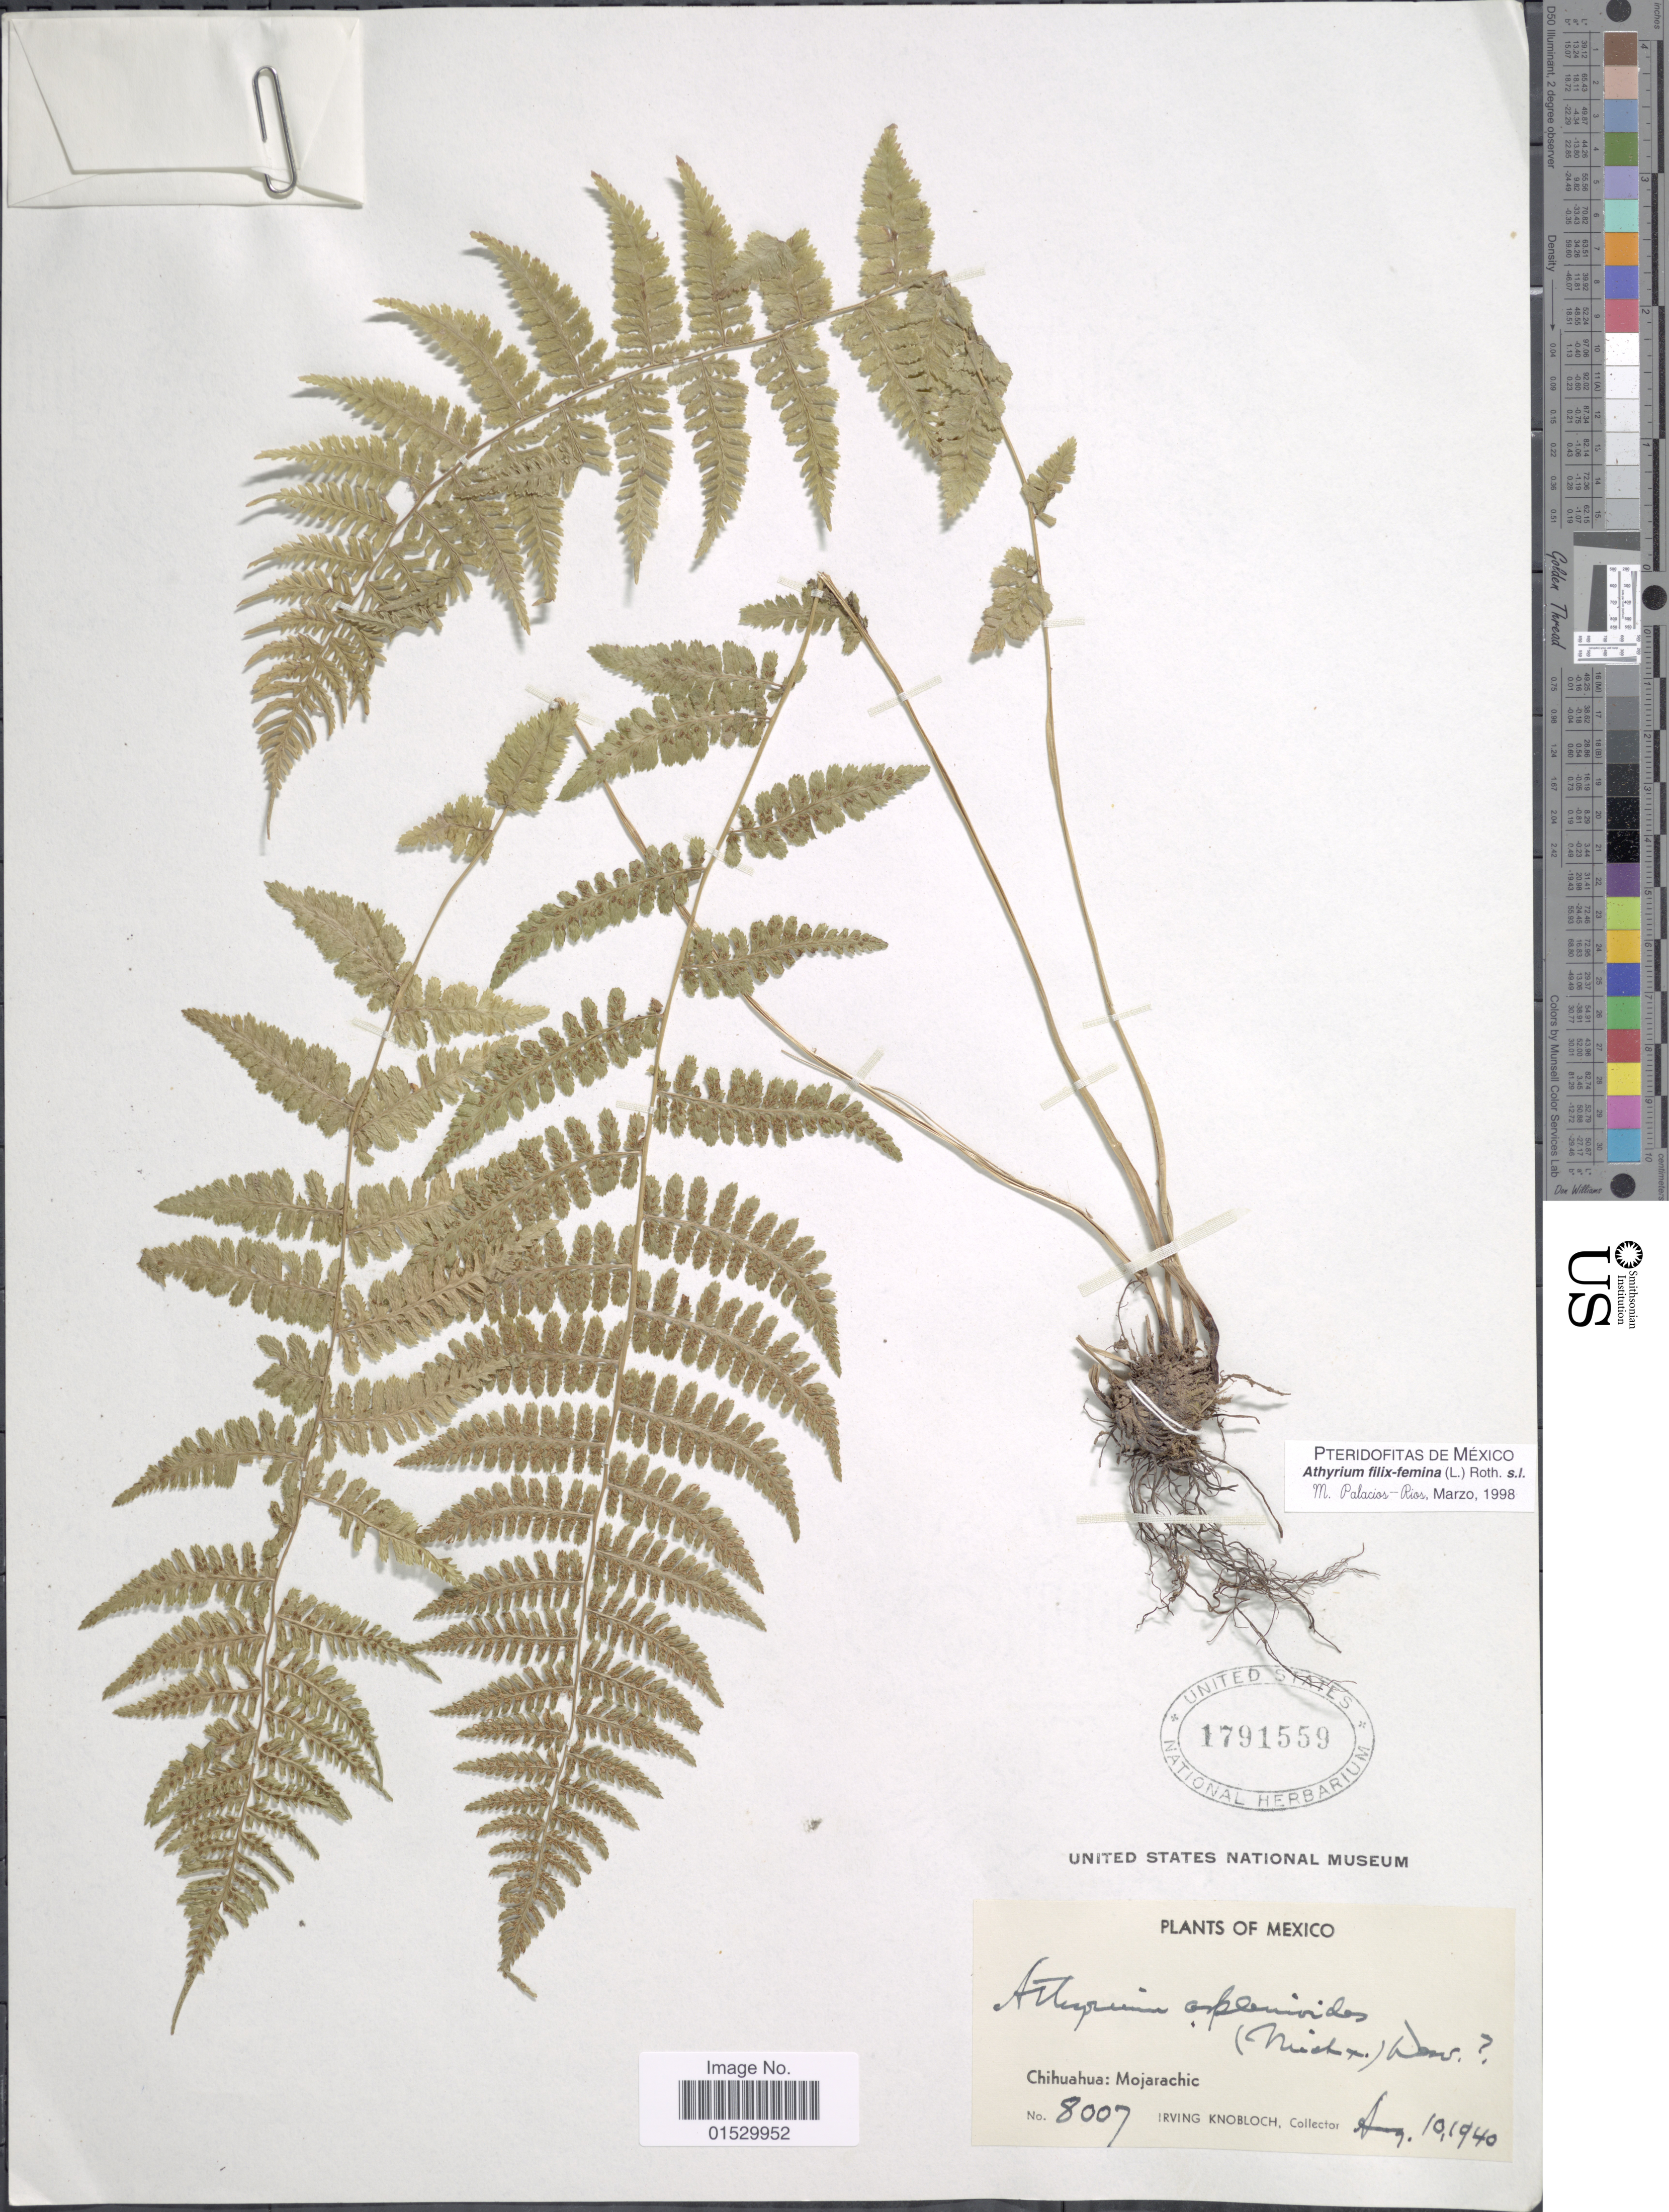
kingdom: Plantae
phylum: Tracheophyta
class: Polypodiopsida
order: Polypodiales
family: Athyriaceae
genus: Athyrium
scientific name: Athyrium bourgeaui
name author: E. Fourn.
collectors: I. W. Knobloch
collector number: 8007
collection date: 1940-08-10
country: Mexico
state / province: Chihuahua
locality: Mojarachic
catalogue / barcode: US 1791559